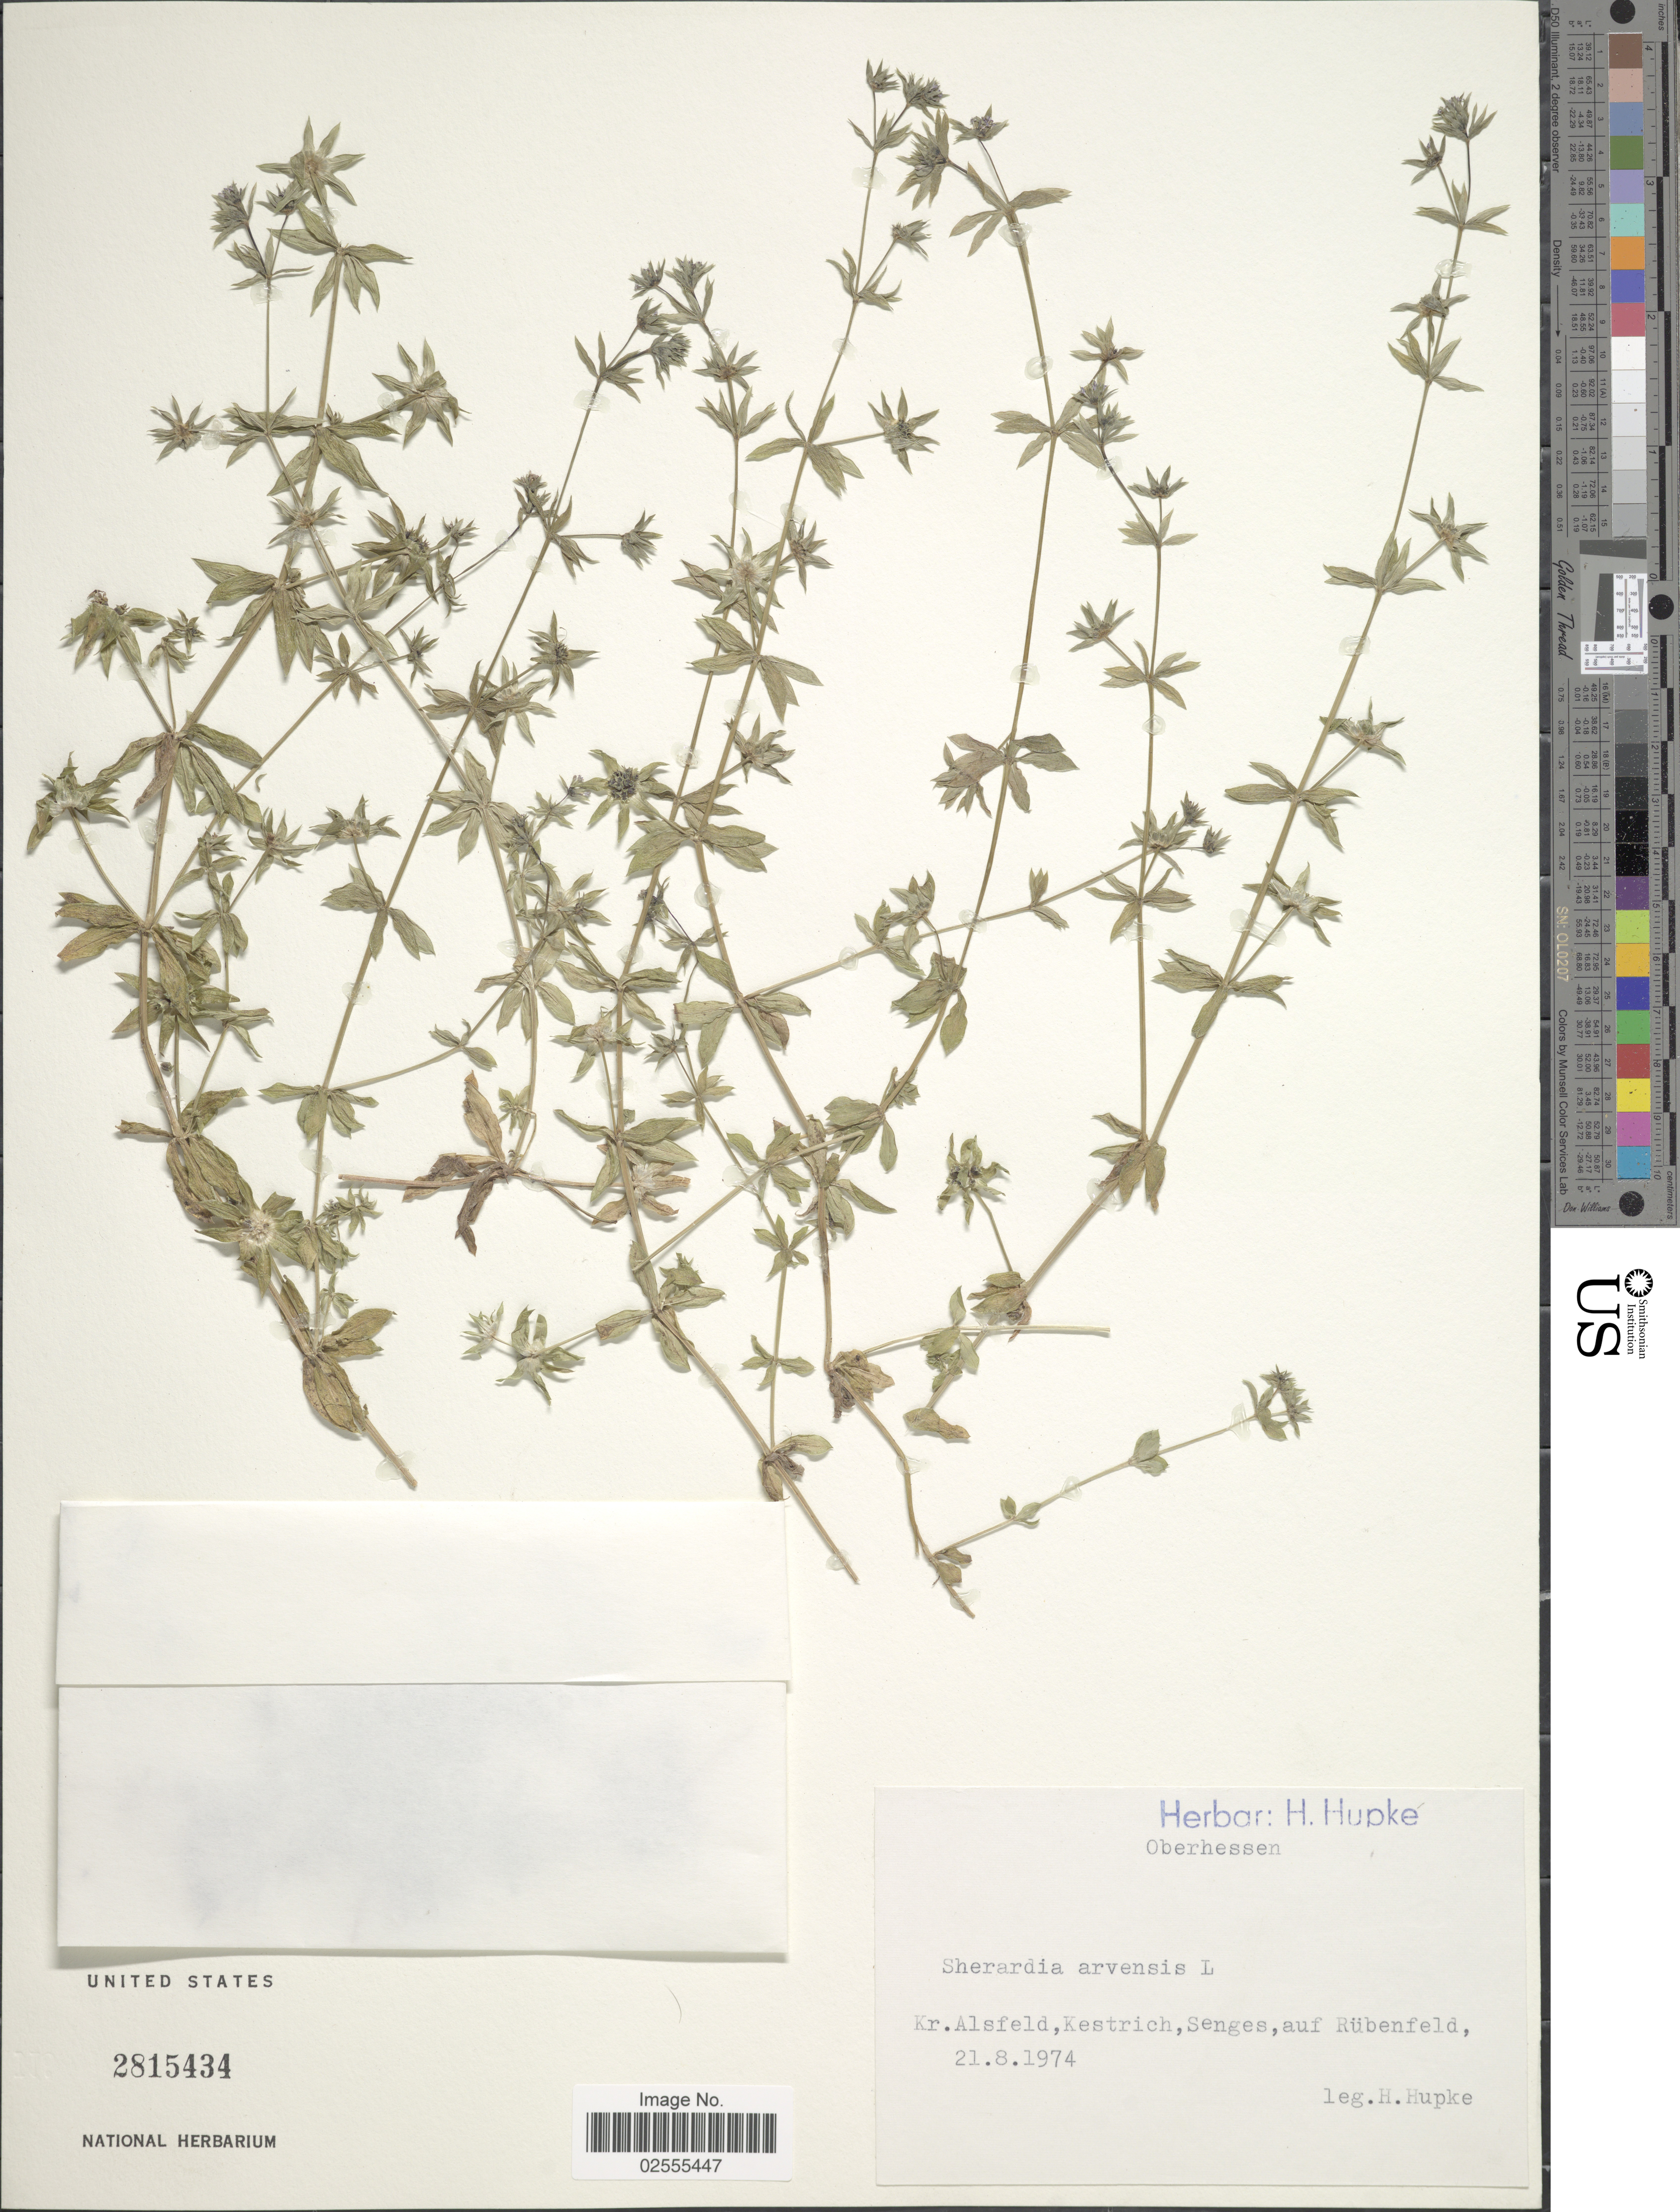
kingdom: Plantae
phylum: Tracheophyta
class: Magnoliopsida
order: Gentianales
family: Rubiaceae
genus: Sherardia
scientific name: Sherardia arvensis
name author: L.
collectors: H. Hupke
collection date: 1974-08-21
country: Germany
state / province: Hesse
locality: Oberhessen, Kr. Alsfeld, Kestrich, Senges, auf Rubensfeld.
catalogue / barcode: US 2815434